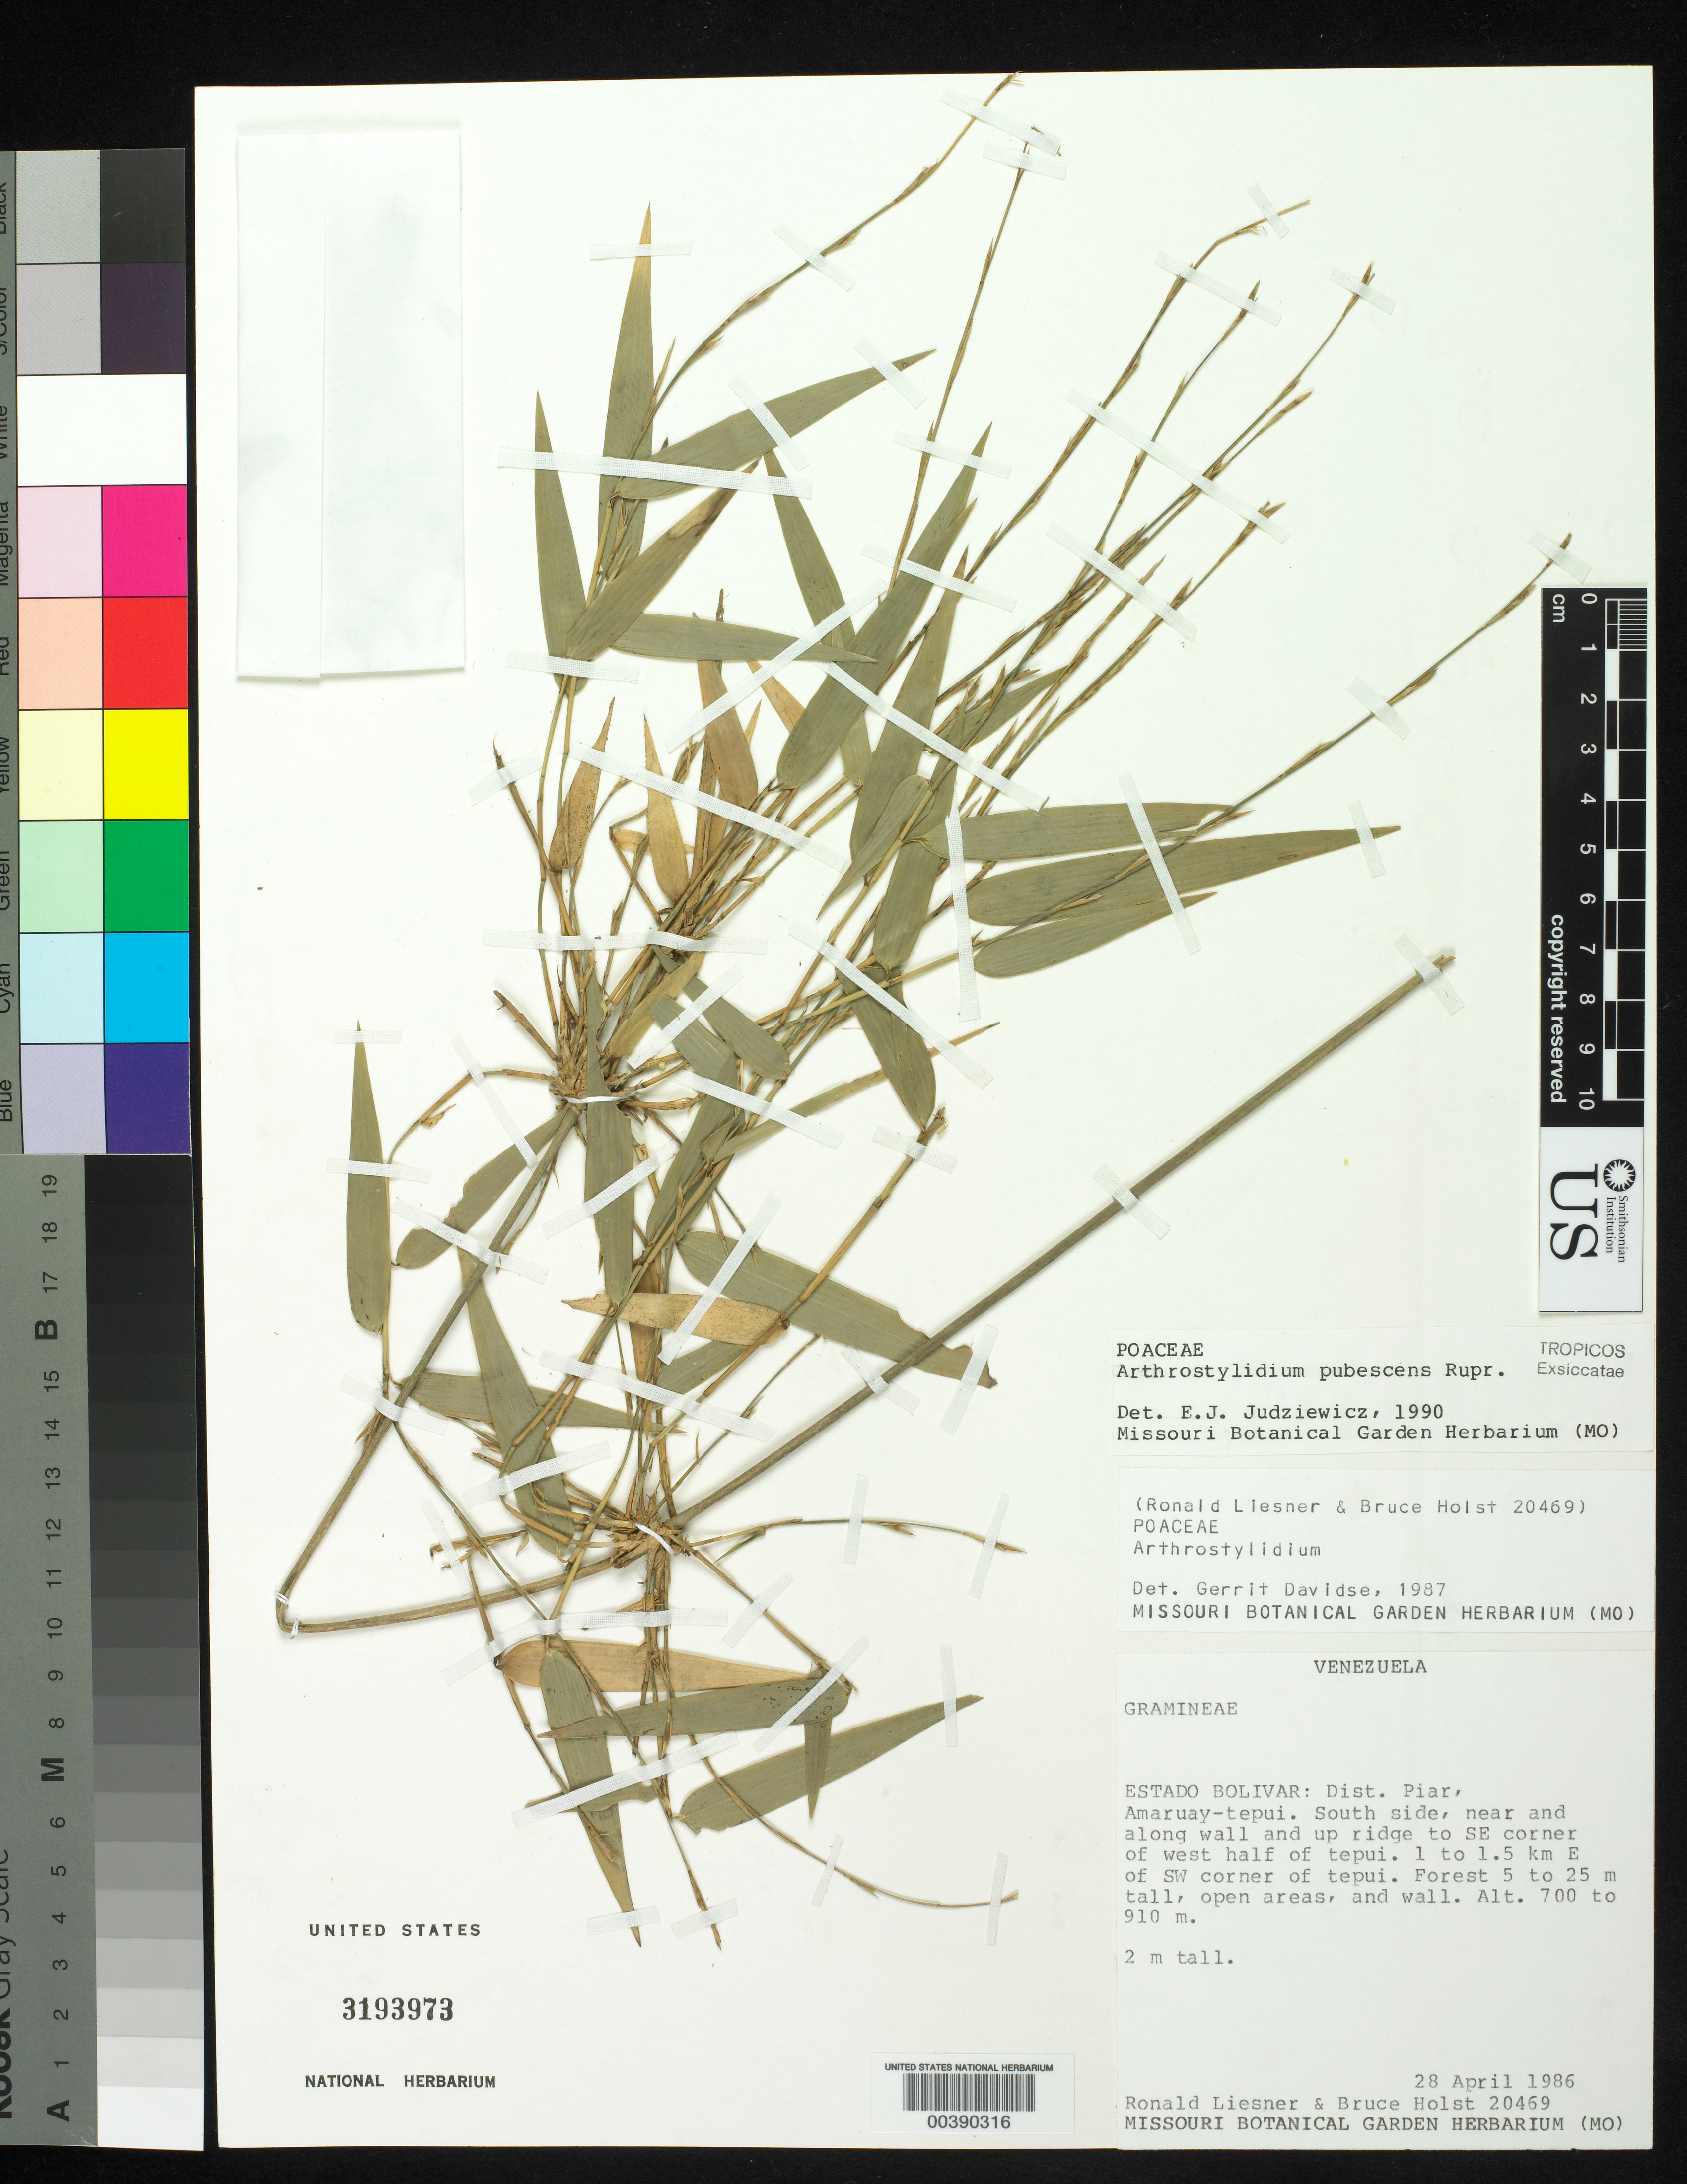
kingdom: Plantae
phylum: Tracheophyta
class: Liliopsida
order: Poales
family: Poaceae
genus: Arthrostylidium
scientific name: Arthrostylidium pubescens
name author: Rupr.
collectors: R. L. Liesner & B. Holst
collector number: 20469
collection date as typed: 28 Apr 1986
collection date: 1986-04-28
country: Venezuela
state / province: Bolivar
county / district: Piar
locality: Amaruay-tepui; s side, near and along wall and up ridge to se corner of w half of tepui; 1 to 1.5 km e of sw corner of tepui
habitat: Forest, open areas and wall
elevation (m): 910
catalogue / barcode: US 3193973